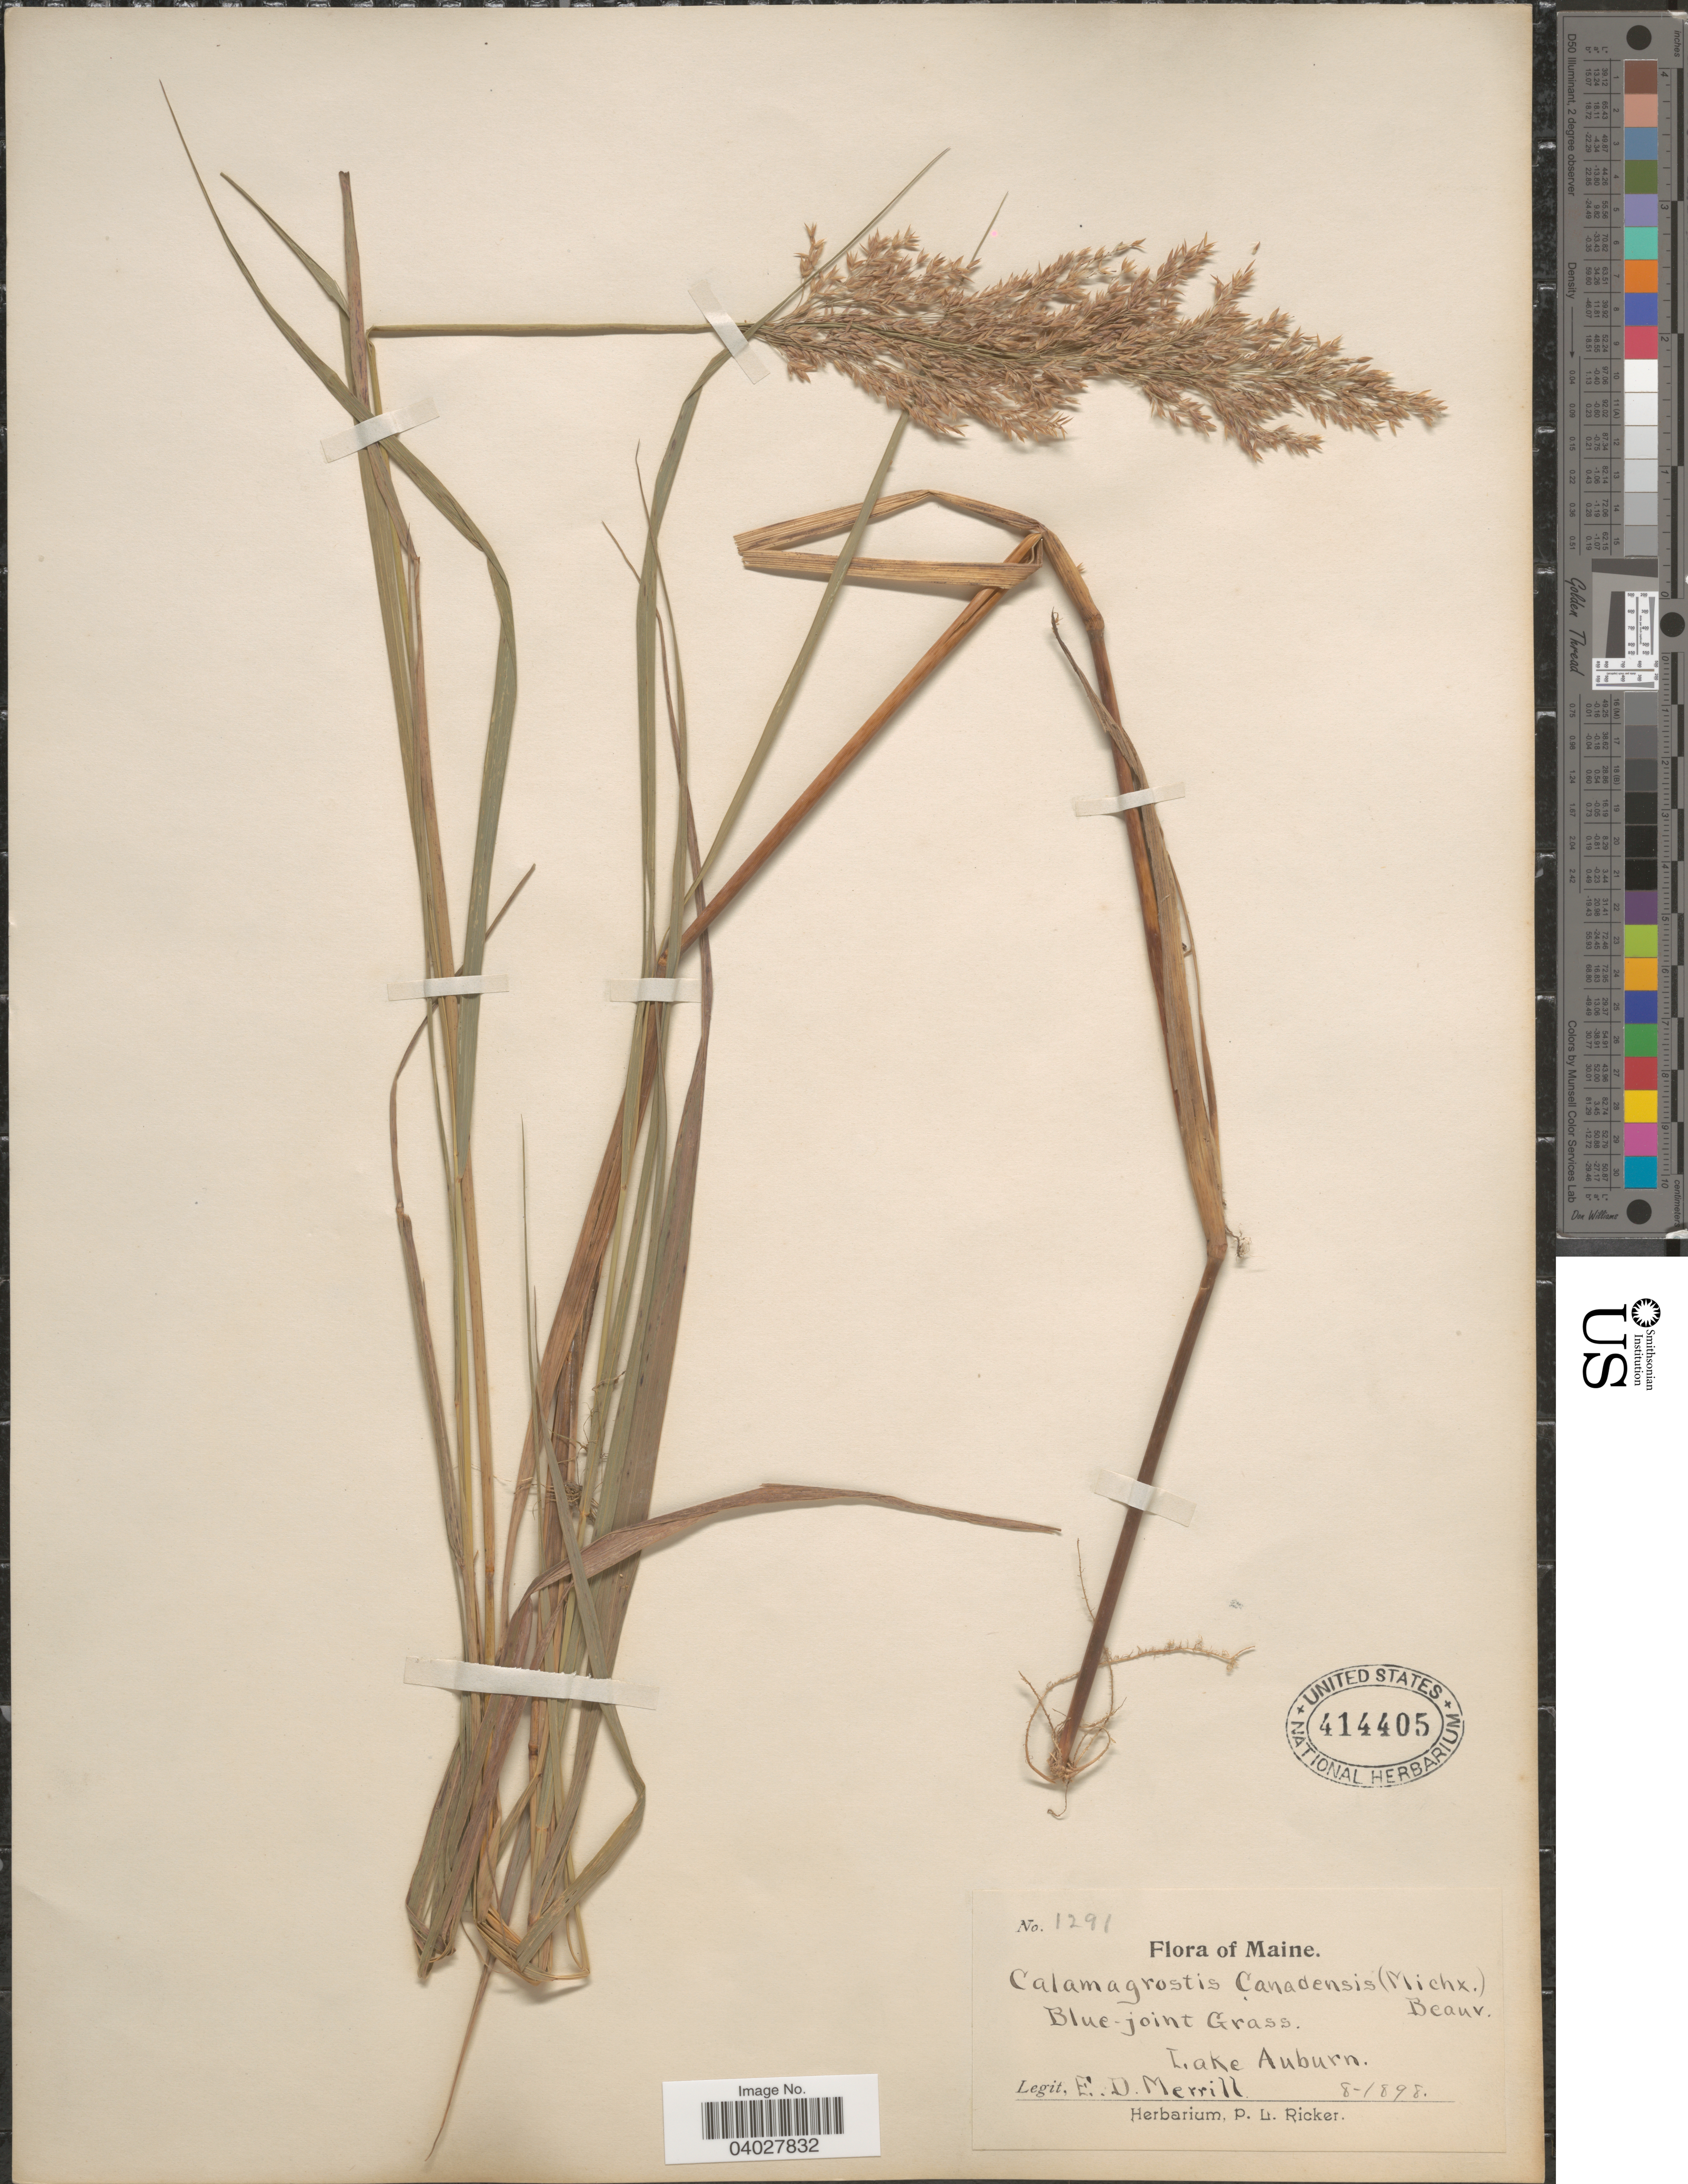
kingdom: Plantae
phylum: Tracheophyta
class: Liliopsida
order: Poales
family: Poaceae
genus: Calamagrostis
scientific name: Calamagrostis canadensis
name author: (Michx.) P. Beauv.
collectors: E. D. Merrill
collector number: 1291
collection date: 1898-08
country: United States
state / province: Maine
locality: Lake Auburn.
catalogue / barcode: US 414405